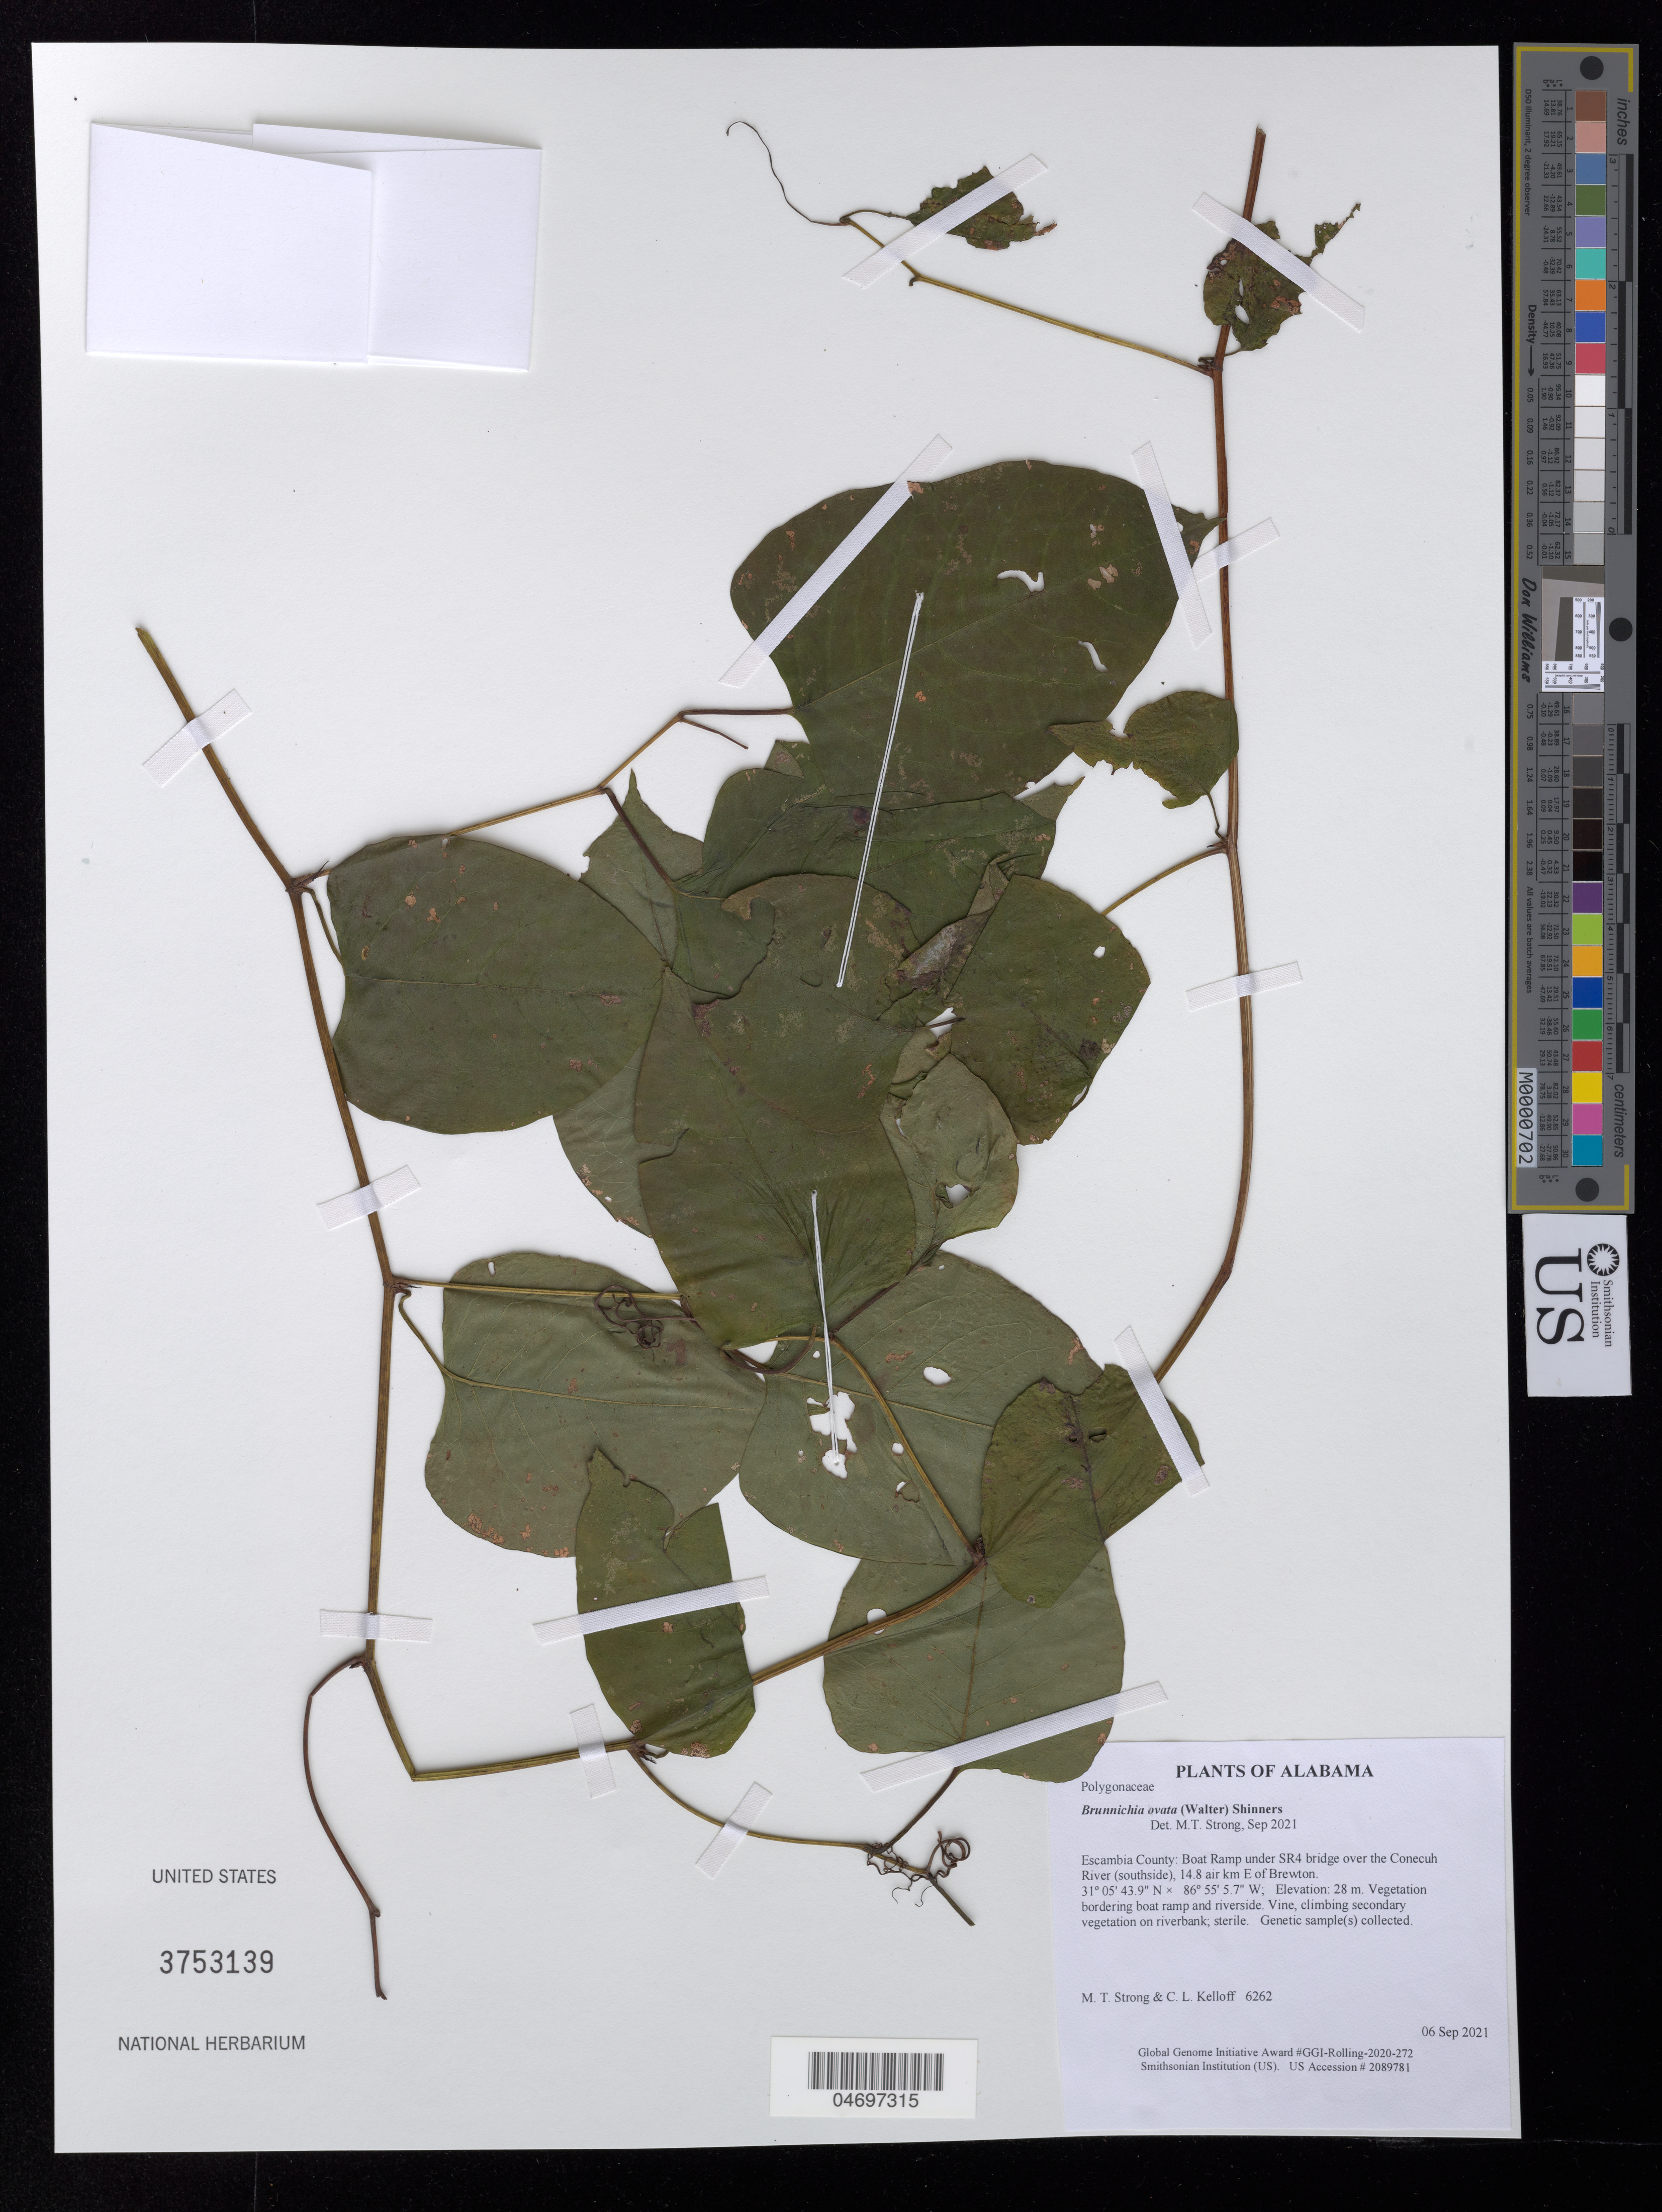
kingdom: Plantae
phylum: Tracheophyta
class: Magnoliopsida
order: Caryophyllales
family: Polygonaceae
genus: Brunnichia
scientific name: Brunnichia ovata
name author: (Walter) Shinners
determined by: Strong, Mark T.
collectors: M. T. Strong & C. L. Kelloff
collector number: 6262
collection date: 2021-09-06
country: United States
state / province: Alabama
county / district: Escambia County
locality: Boat Ramp under SR4 bridge over the Conecuh River (southside), 14.8 air km E of Brewton.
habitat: Vegetation bordering boat ramp and riverside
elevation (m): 28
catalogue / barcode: US 3753139